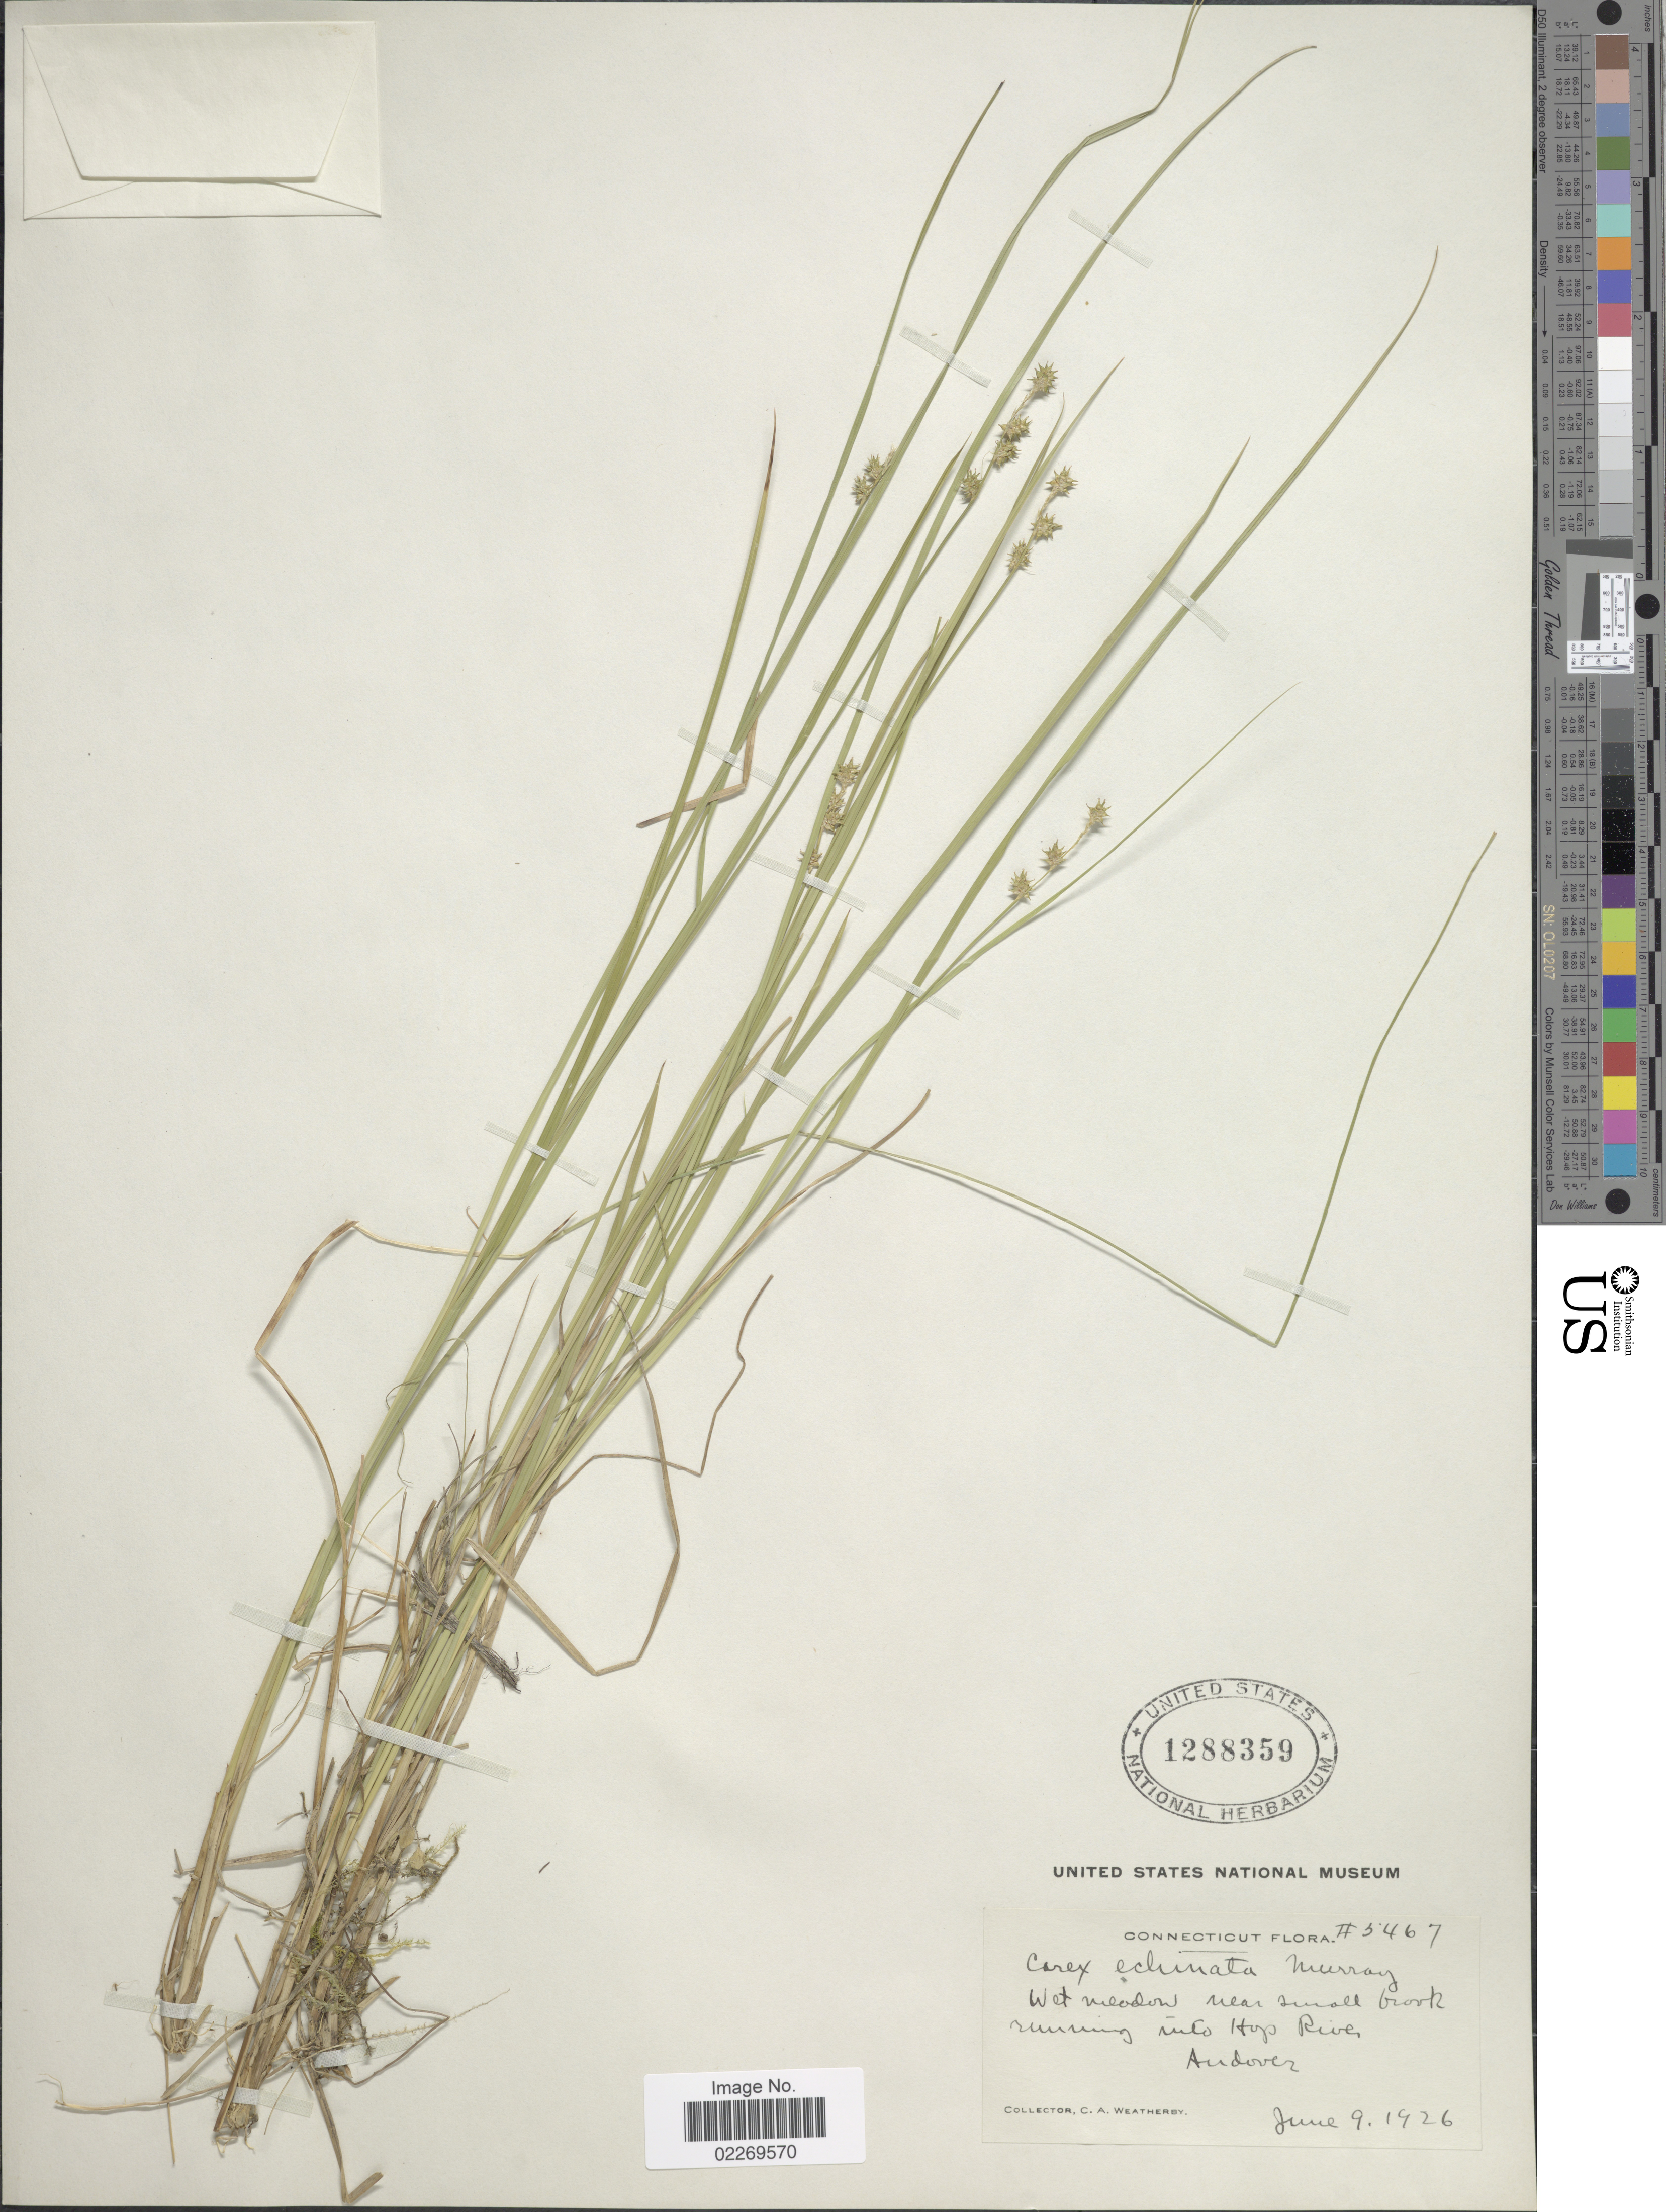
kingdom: Plantae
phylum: Tracheophyta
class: Liliopsida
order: Poales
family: Cyperaceae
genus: Carex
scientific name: Carex echinata subsp. echinata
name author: Murray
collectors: C. A. Weatherby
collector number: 5467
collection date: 1926-06-09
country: United States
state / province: Connecticut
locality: Wet meadow near small brook, running into Hop River, Andover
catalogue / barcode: US 1288359